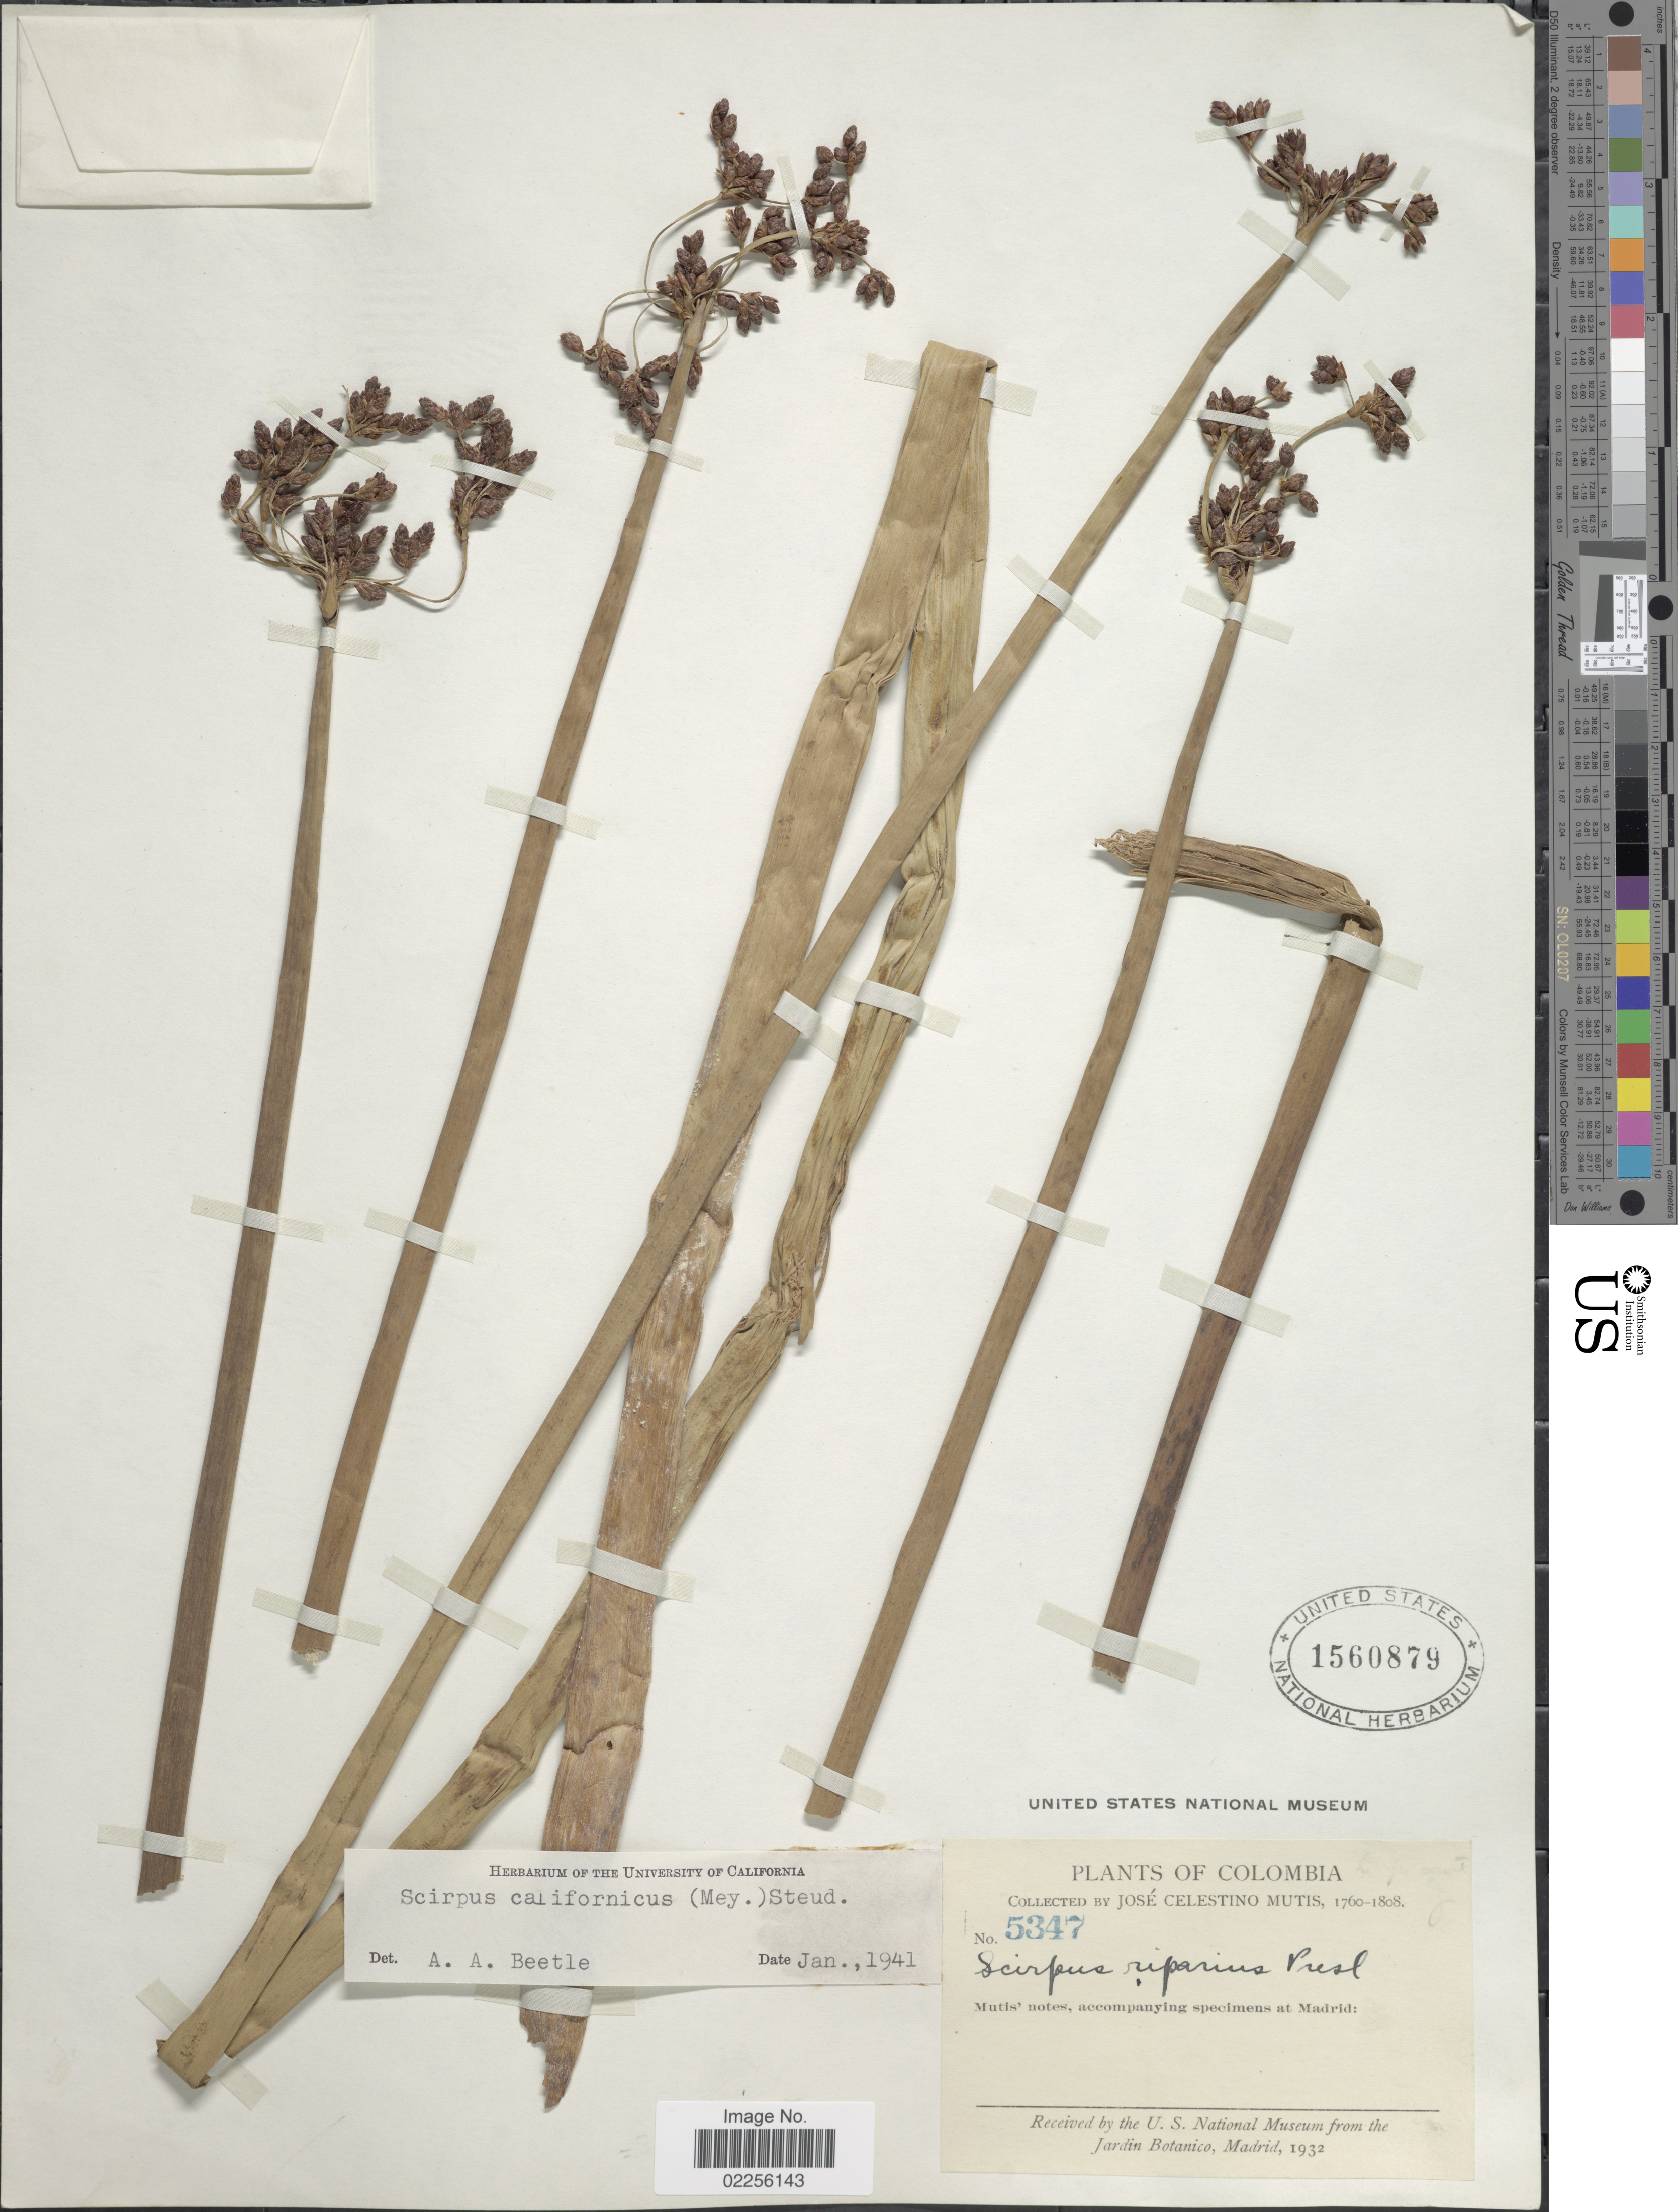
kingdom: Plantae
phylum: Tracheophyta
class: Liliopsida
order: Poales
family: Cyperaceae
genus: Schoenoplectus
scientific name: Schoenoplectus californicus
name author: (C.A. Mey.) Soják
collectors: J. C. B. Mutis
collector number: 5347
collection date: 1760/1808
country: Colombia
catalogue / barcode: US 1560879